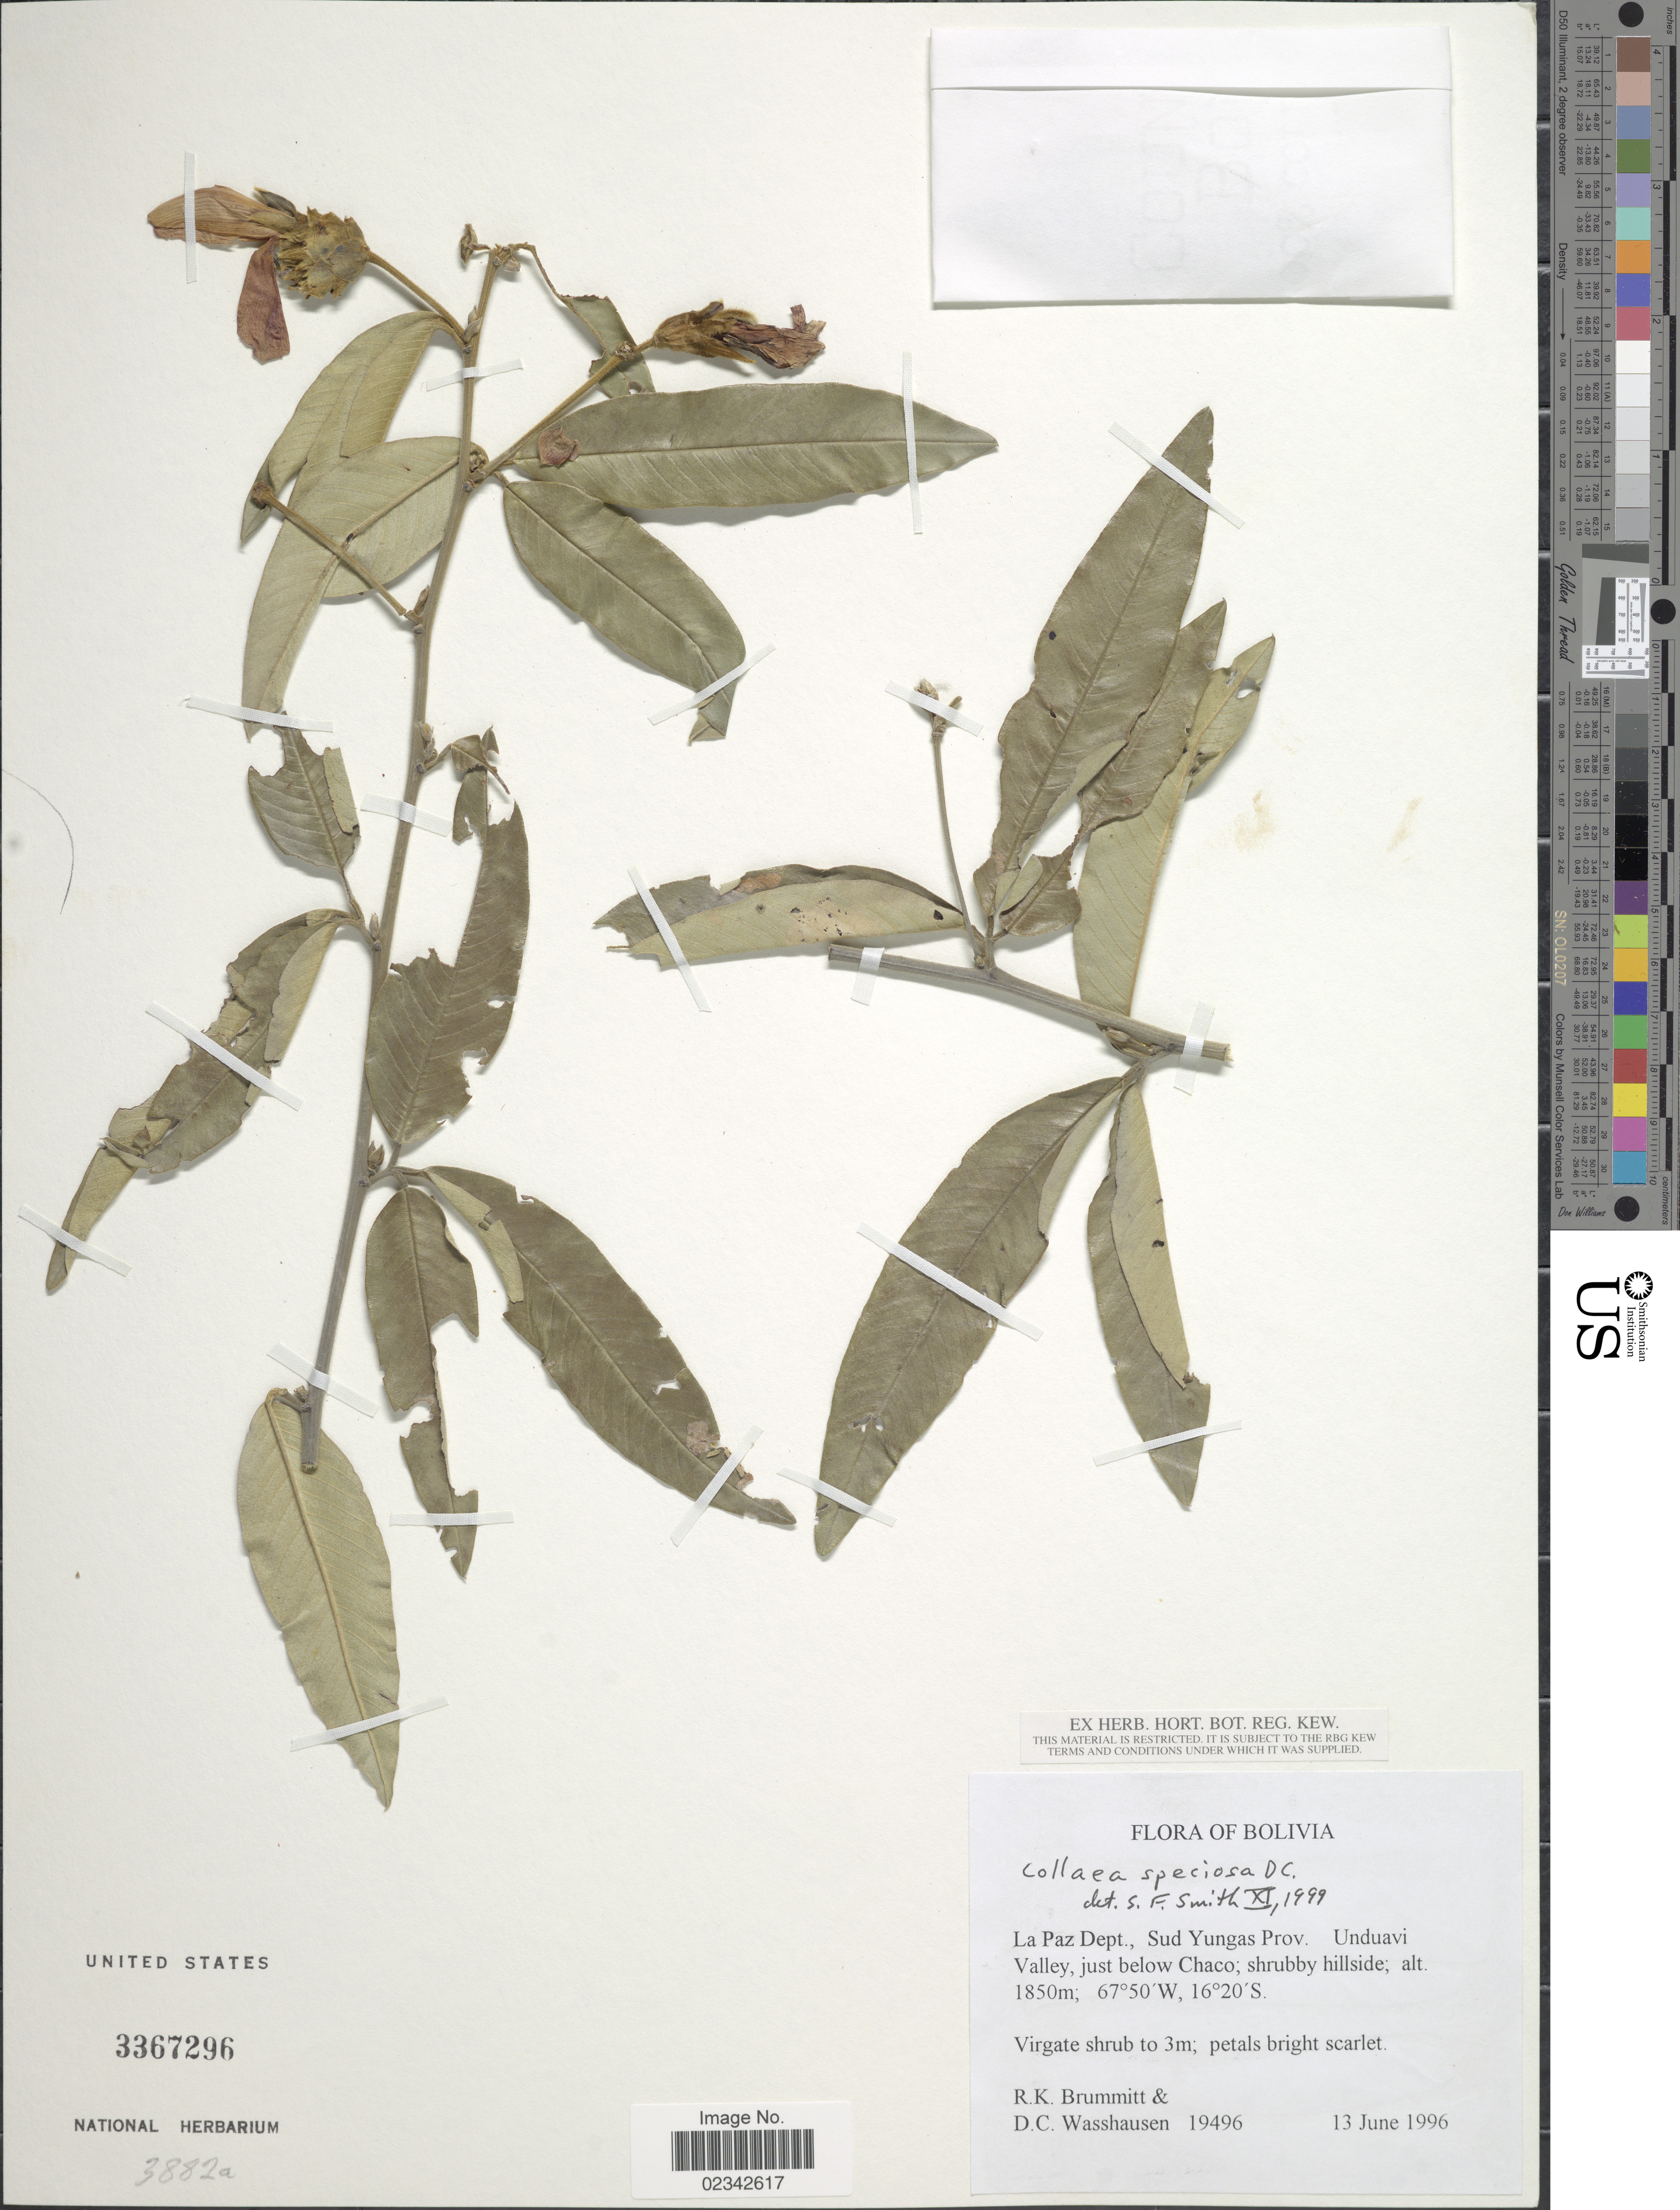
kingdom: Plantae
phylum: Tracheophyta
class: Magnoliopsida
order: Fabales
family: Fabaceae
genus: Collaea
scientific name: Collaea speciosa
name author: (Loisel.) DC.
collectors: R. K. Brummitt & D. C. Wasshausen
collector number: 19496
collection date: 1996-06-13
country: Bolivia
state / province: La Paz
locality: Sud Yungas Prov. Unduavi Valley, just below Chaco; scrubby hillside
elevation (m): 1850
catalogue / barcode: US 3367296